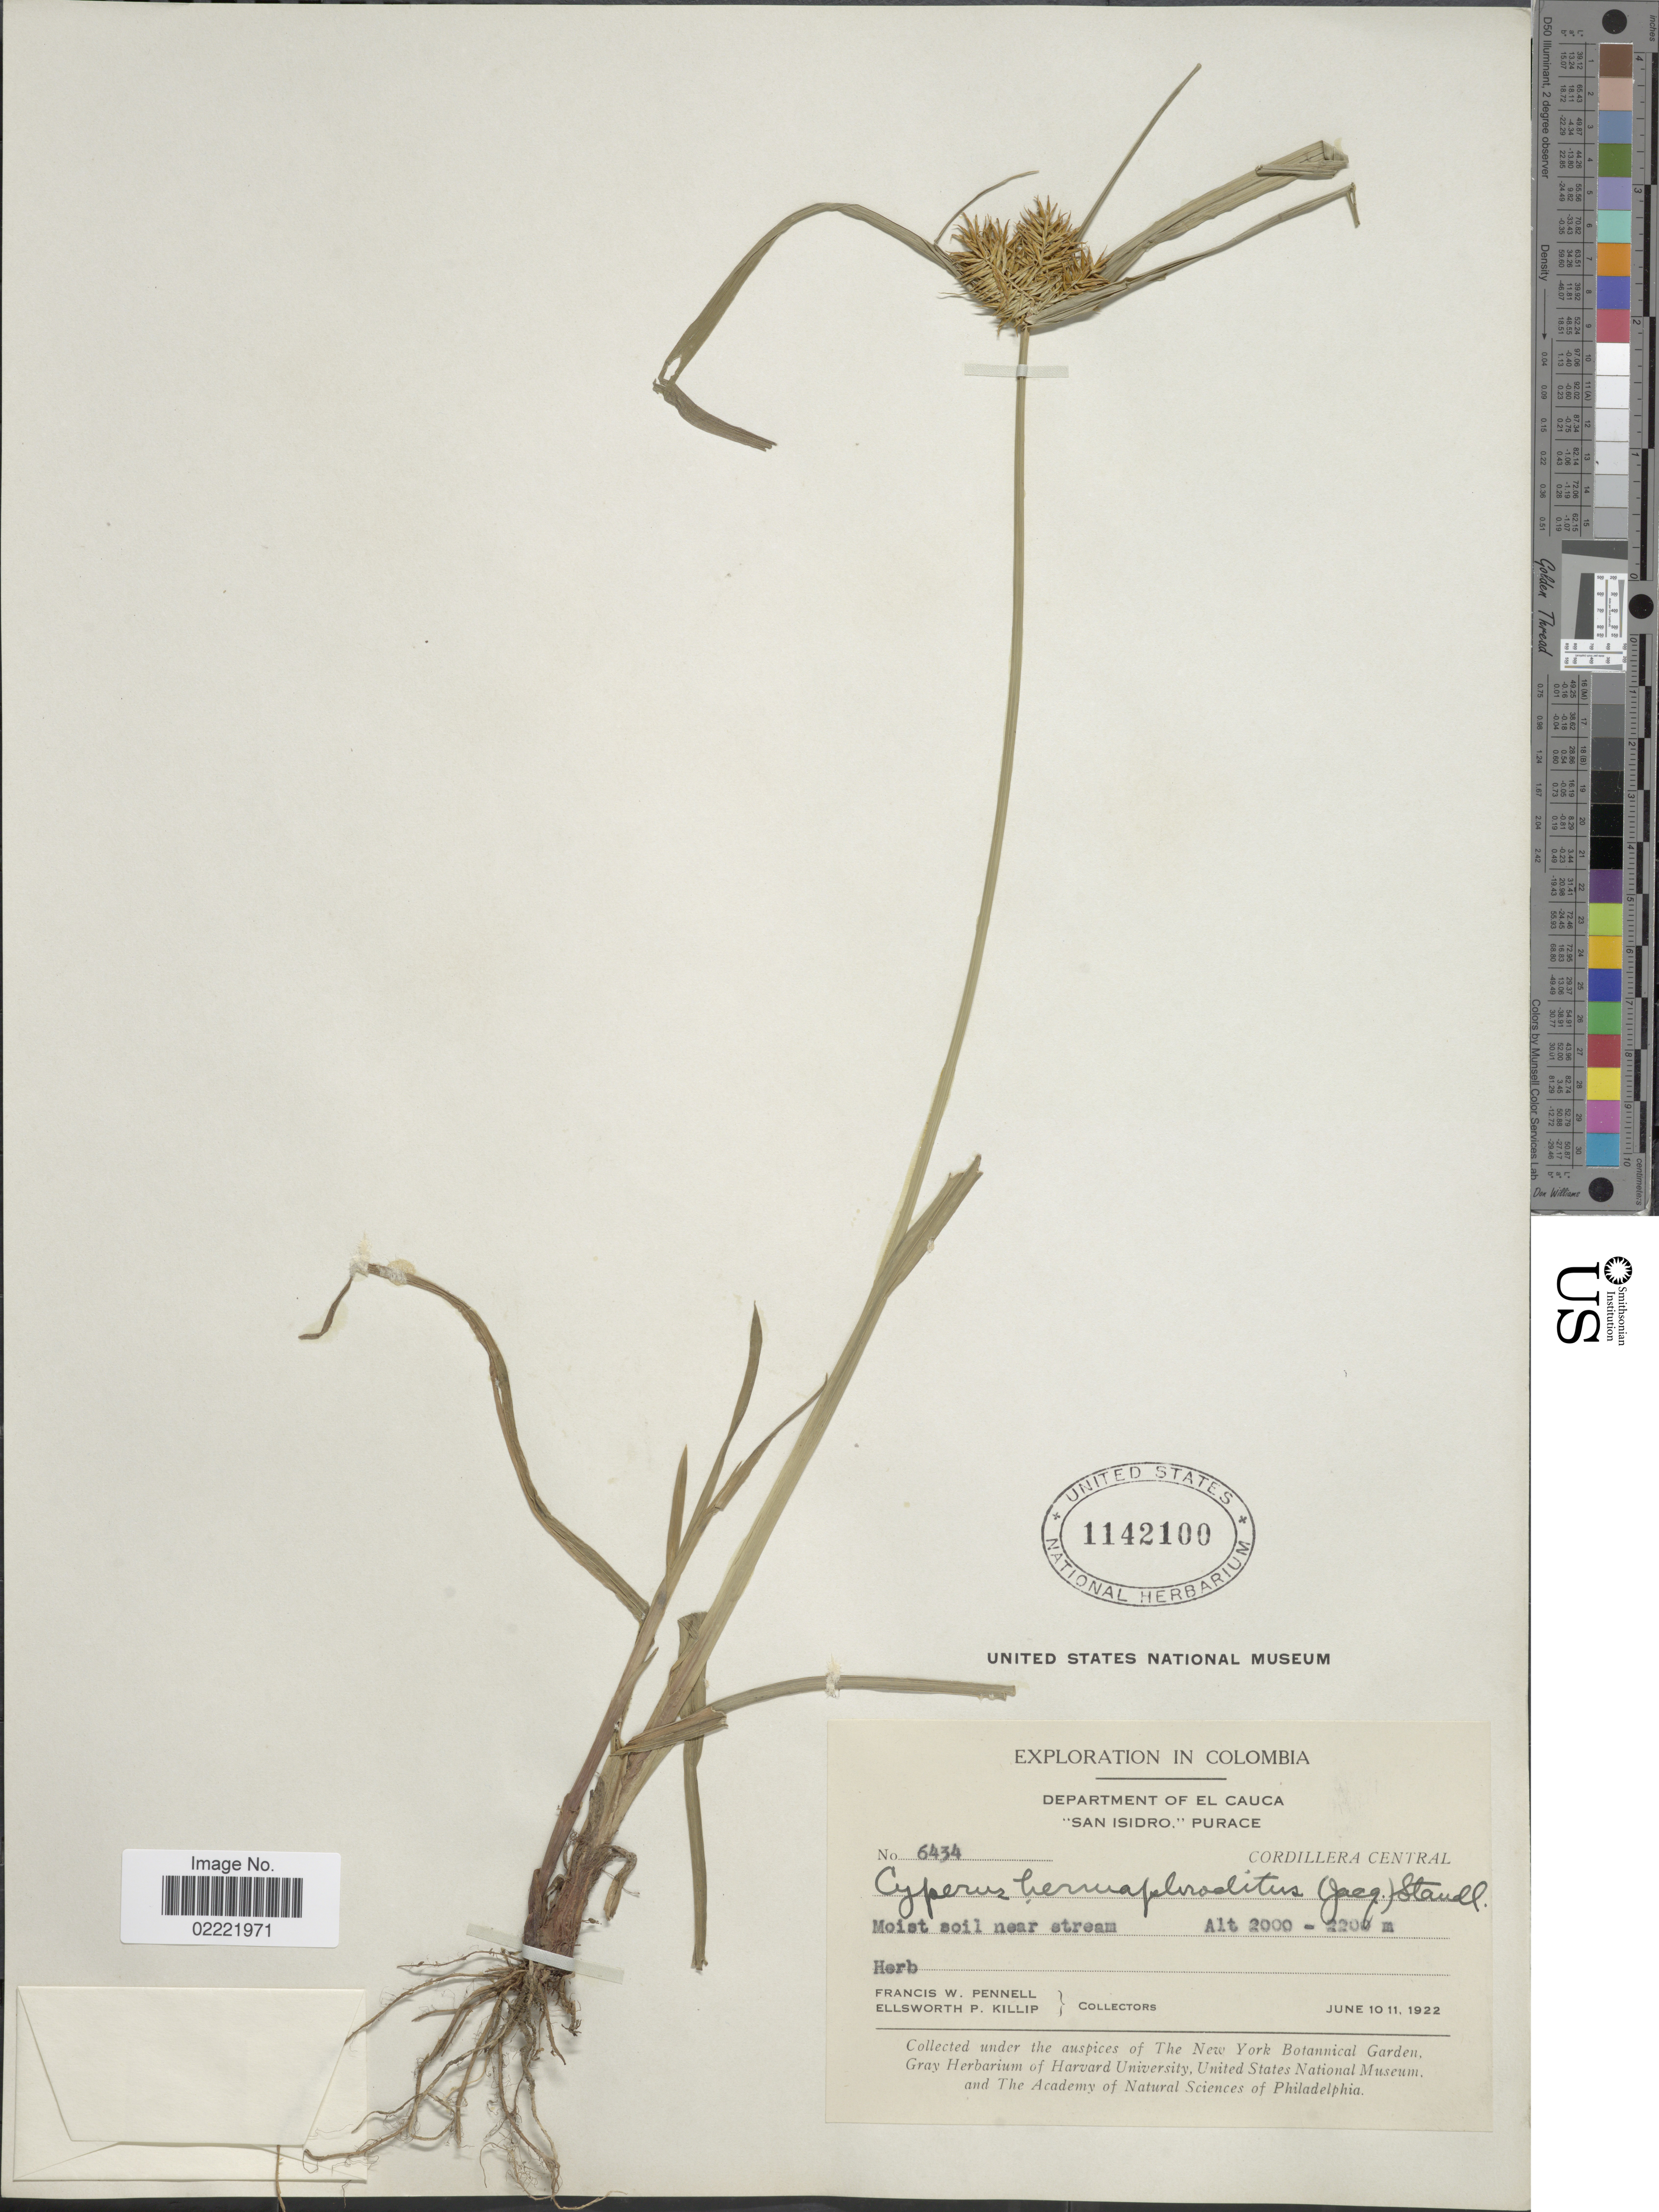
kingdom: Plantae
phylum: Tracheophyta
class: Liliopsida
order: Poales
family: Cyperaceae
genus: Cyperus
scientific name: Cyperus hermaphroditus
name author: (Jacq.) Standl.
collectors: F. W. Pennell & E. P. Killip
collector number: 6434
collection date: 1922-06-10/1922-06-11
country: Colombia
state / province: Cauca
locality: San Isidro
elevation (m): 2000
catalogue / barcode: US 1142100